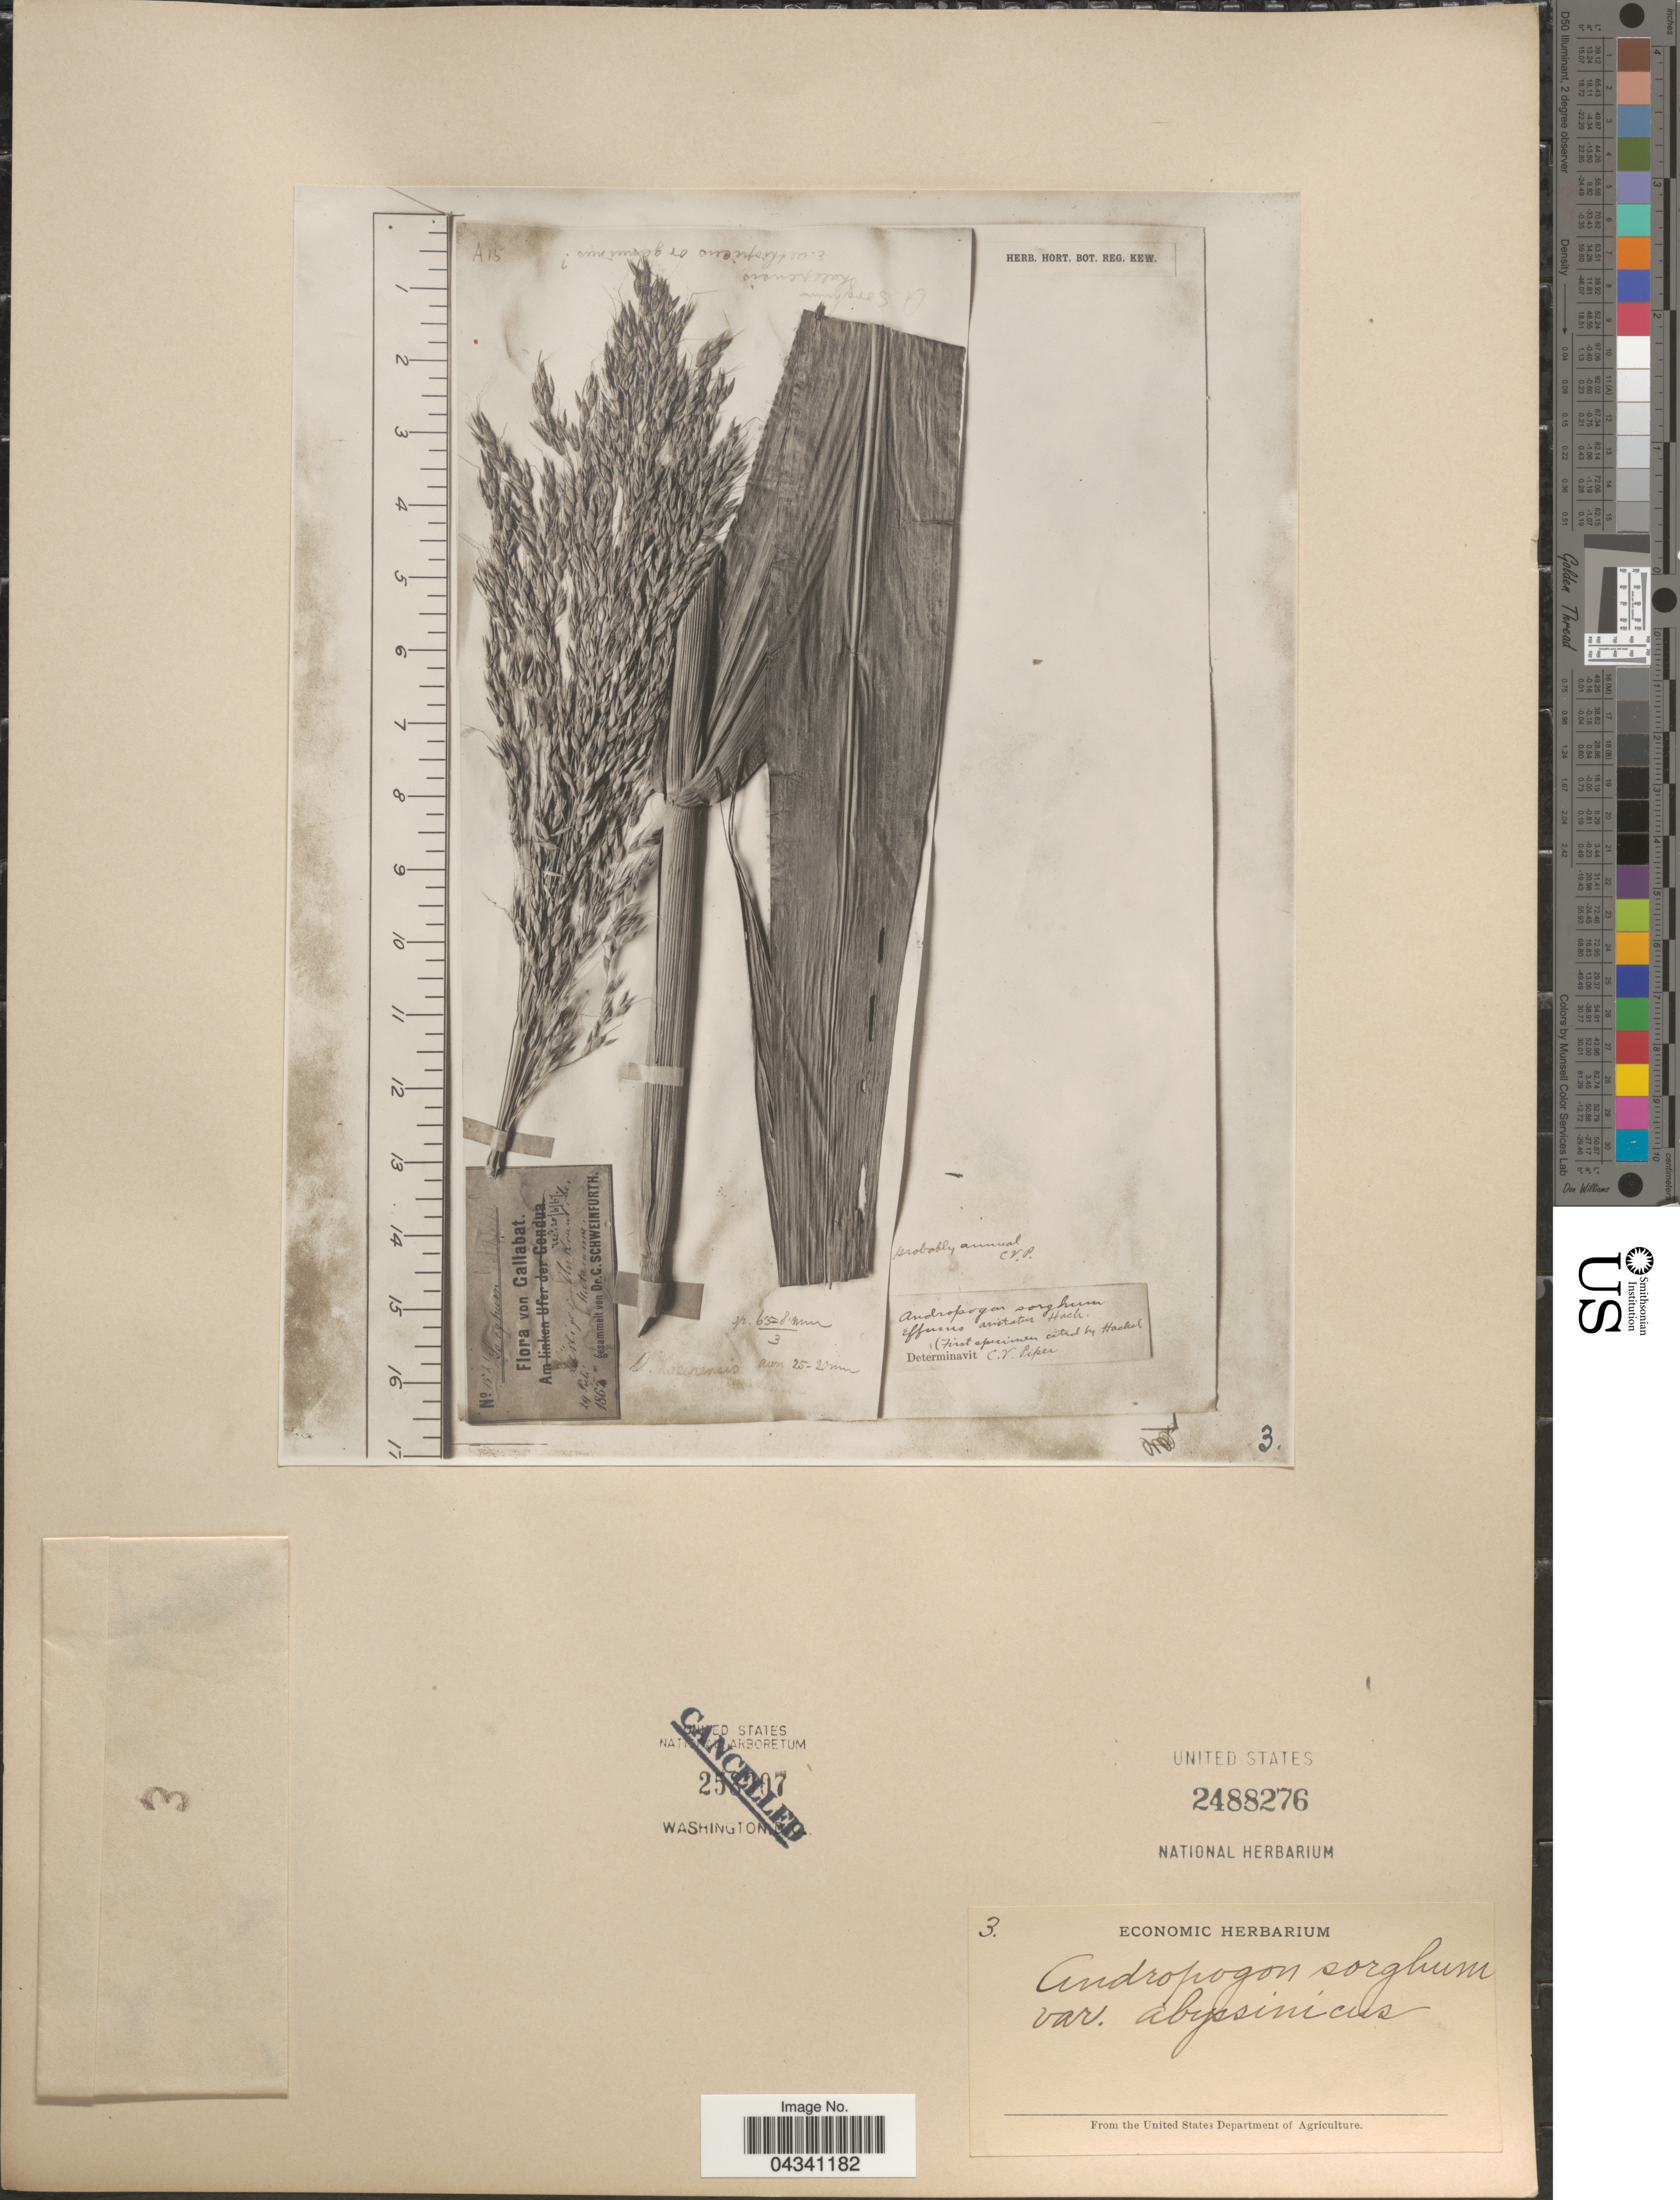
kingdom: Plantae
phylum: Tracheophyta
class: Liliopsida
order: Poales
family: Poaceae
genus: Sorghum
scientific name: Sorghum x almum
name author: Parodi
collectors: G. A. Schweinfurth (herbarium)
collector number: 1521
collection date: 1965-07-29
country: Sudan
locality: Gallabat. Matamma.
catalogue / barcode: US 2488276